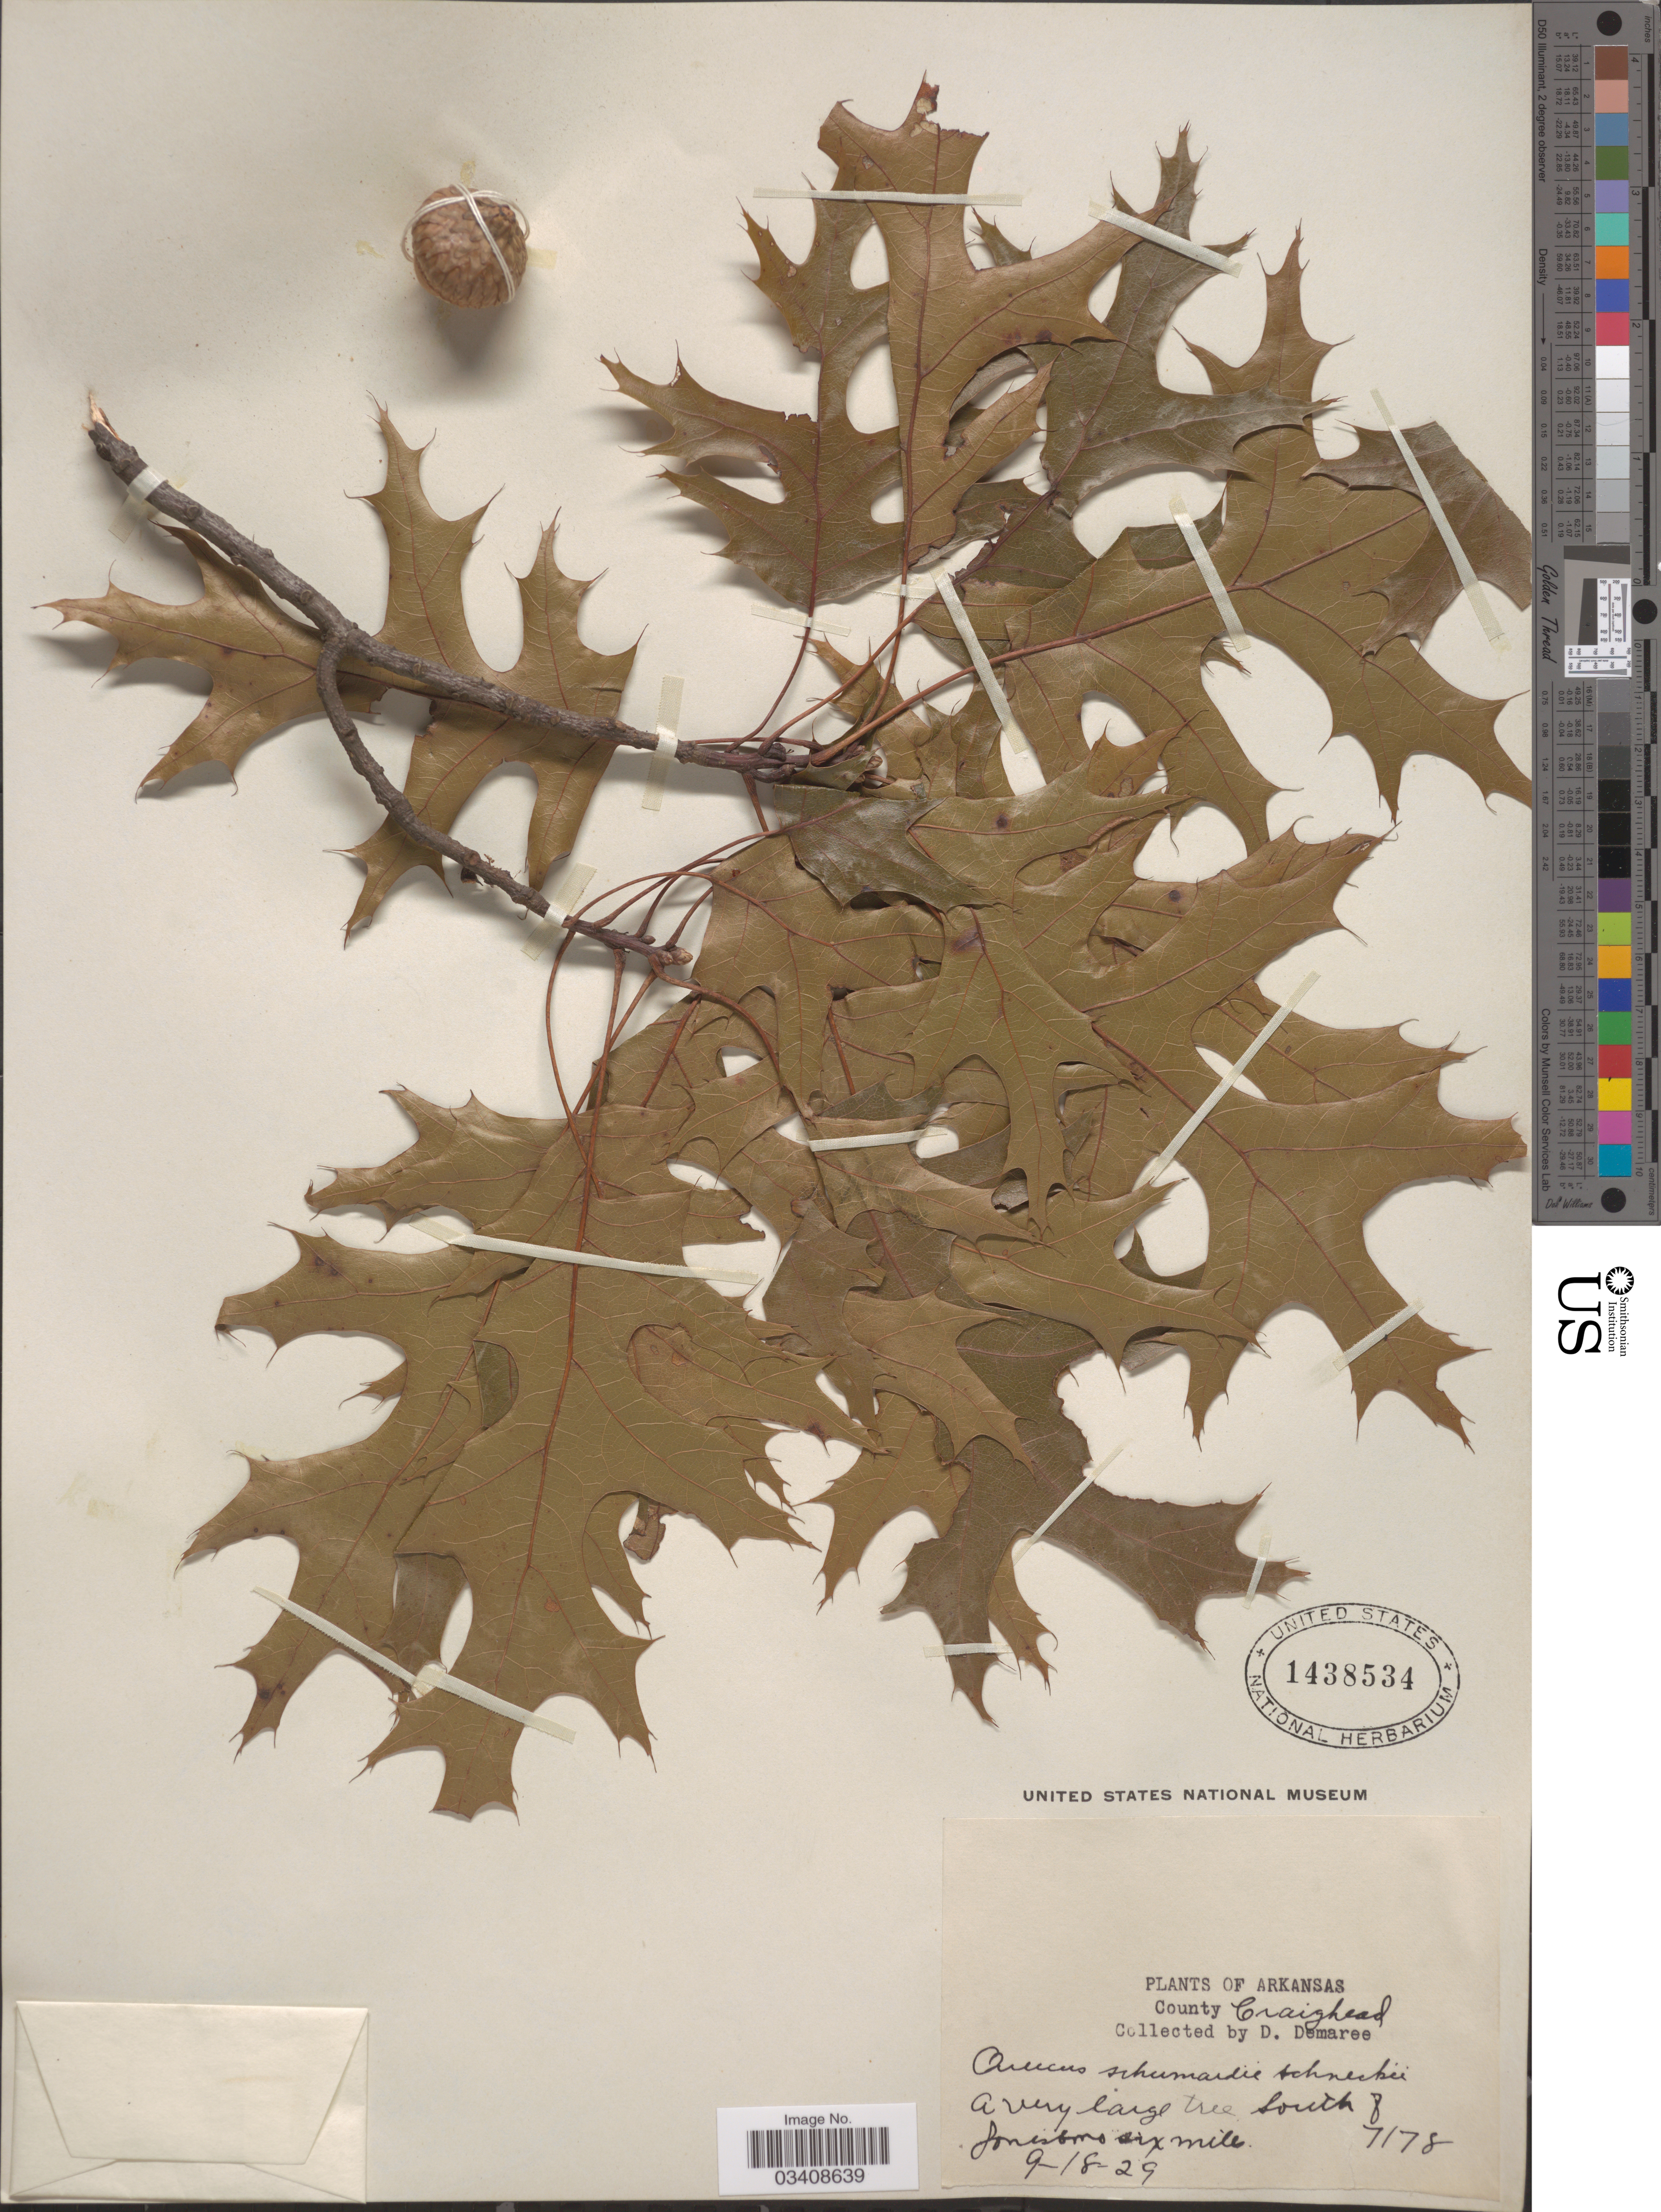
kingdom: Plantae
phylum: Tracheophyta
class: Magnoliopsida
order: Fagales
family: Fagaceae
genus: Quercus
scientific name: Quercus shumardii var. schneckii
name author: (Britton) Sarg.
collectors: D. Demaree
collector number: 7178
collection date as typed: Transcribed d/m/y: 18/9/29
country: United States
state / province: Arkansas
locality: County Craighead. South of Jonesboro six miles.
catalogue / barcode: US 1438534